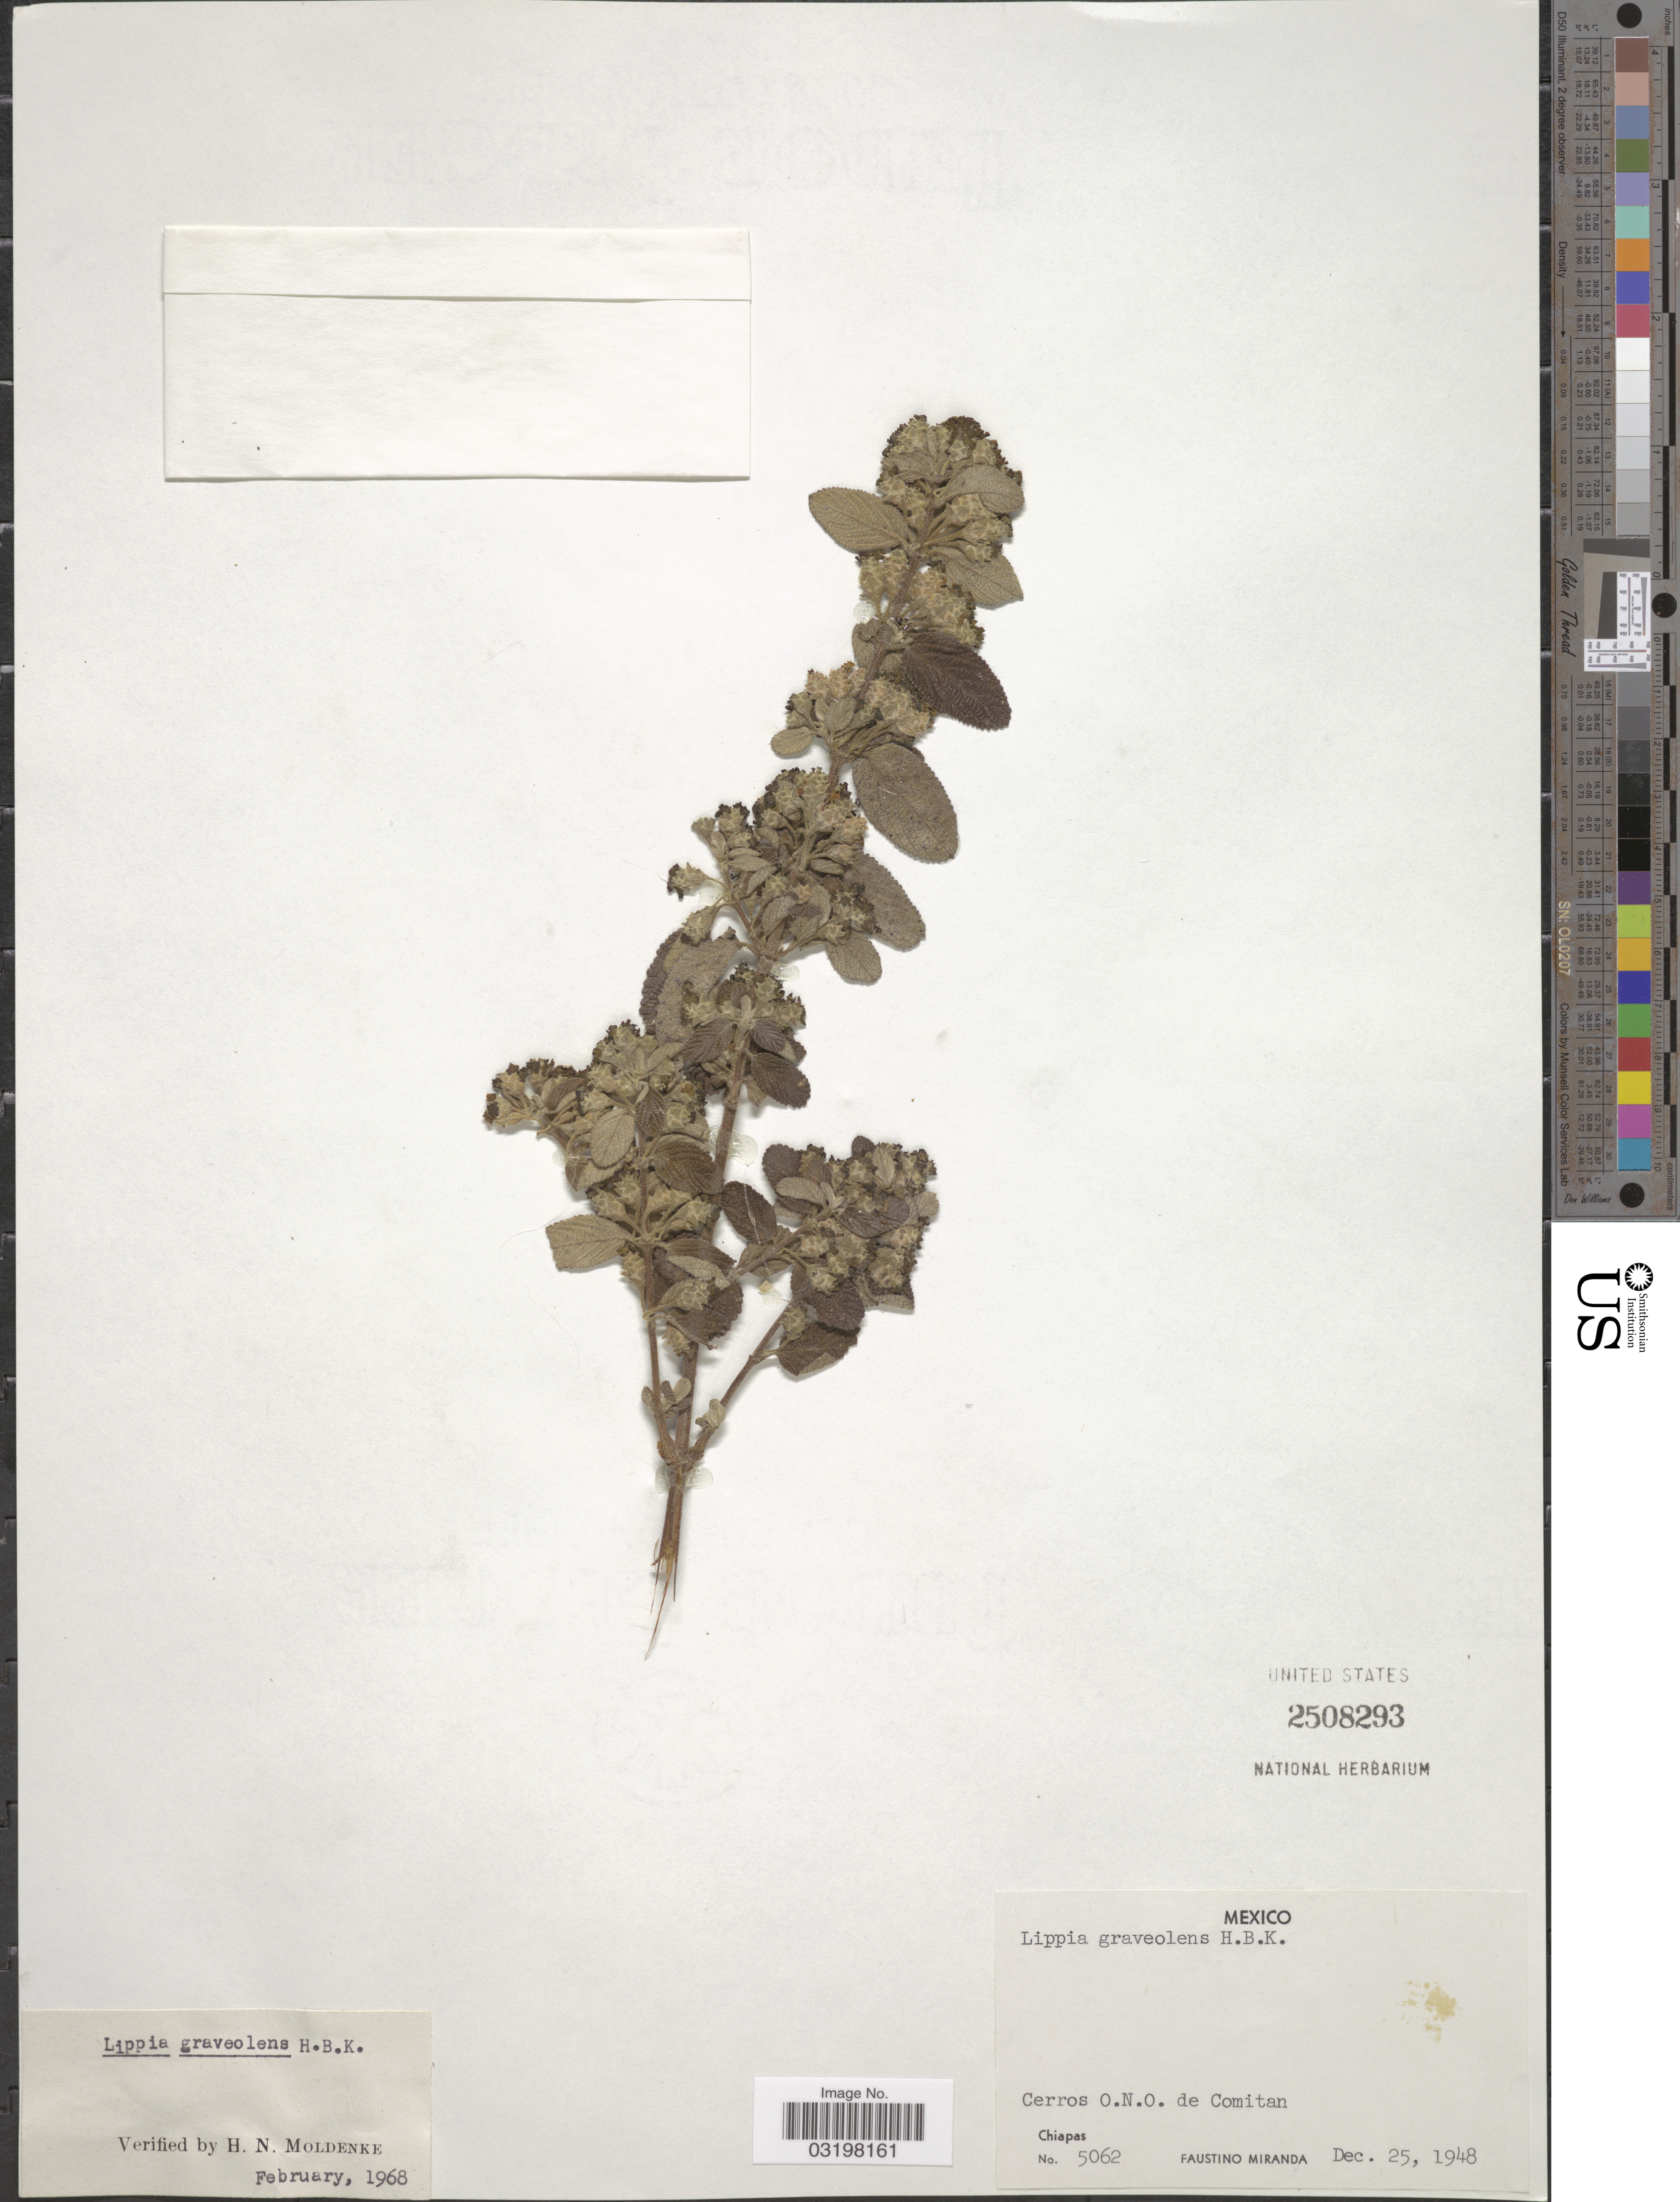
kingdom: Plantae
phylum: Tracheophyta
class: Magnoliopsida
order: Lamiales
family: Verbenaceae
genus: Lippia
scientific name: Lippia graveolens f. graveolens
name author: Kunth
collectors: F. Miranda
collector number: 5062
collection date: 1948-12-25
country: Mexico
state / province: Chiapas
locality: Cerros O.N.O de Comitan.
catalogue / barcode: US 2508293